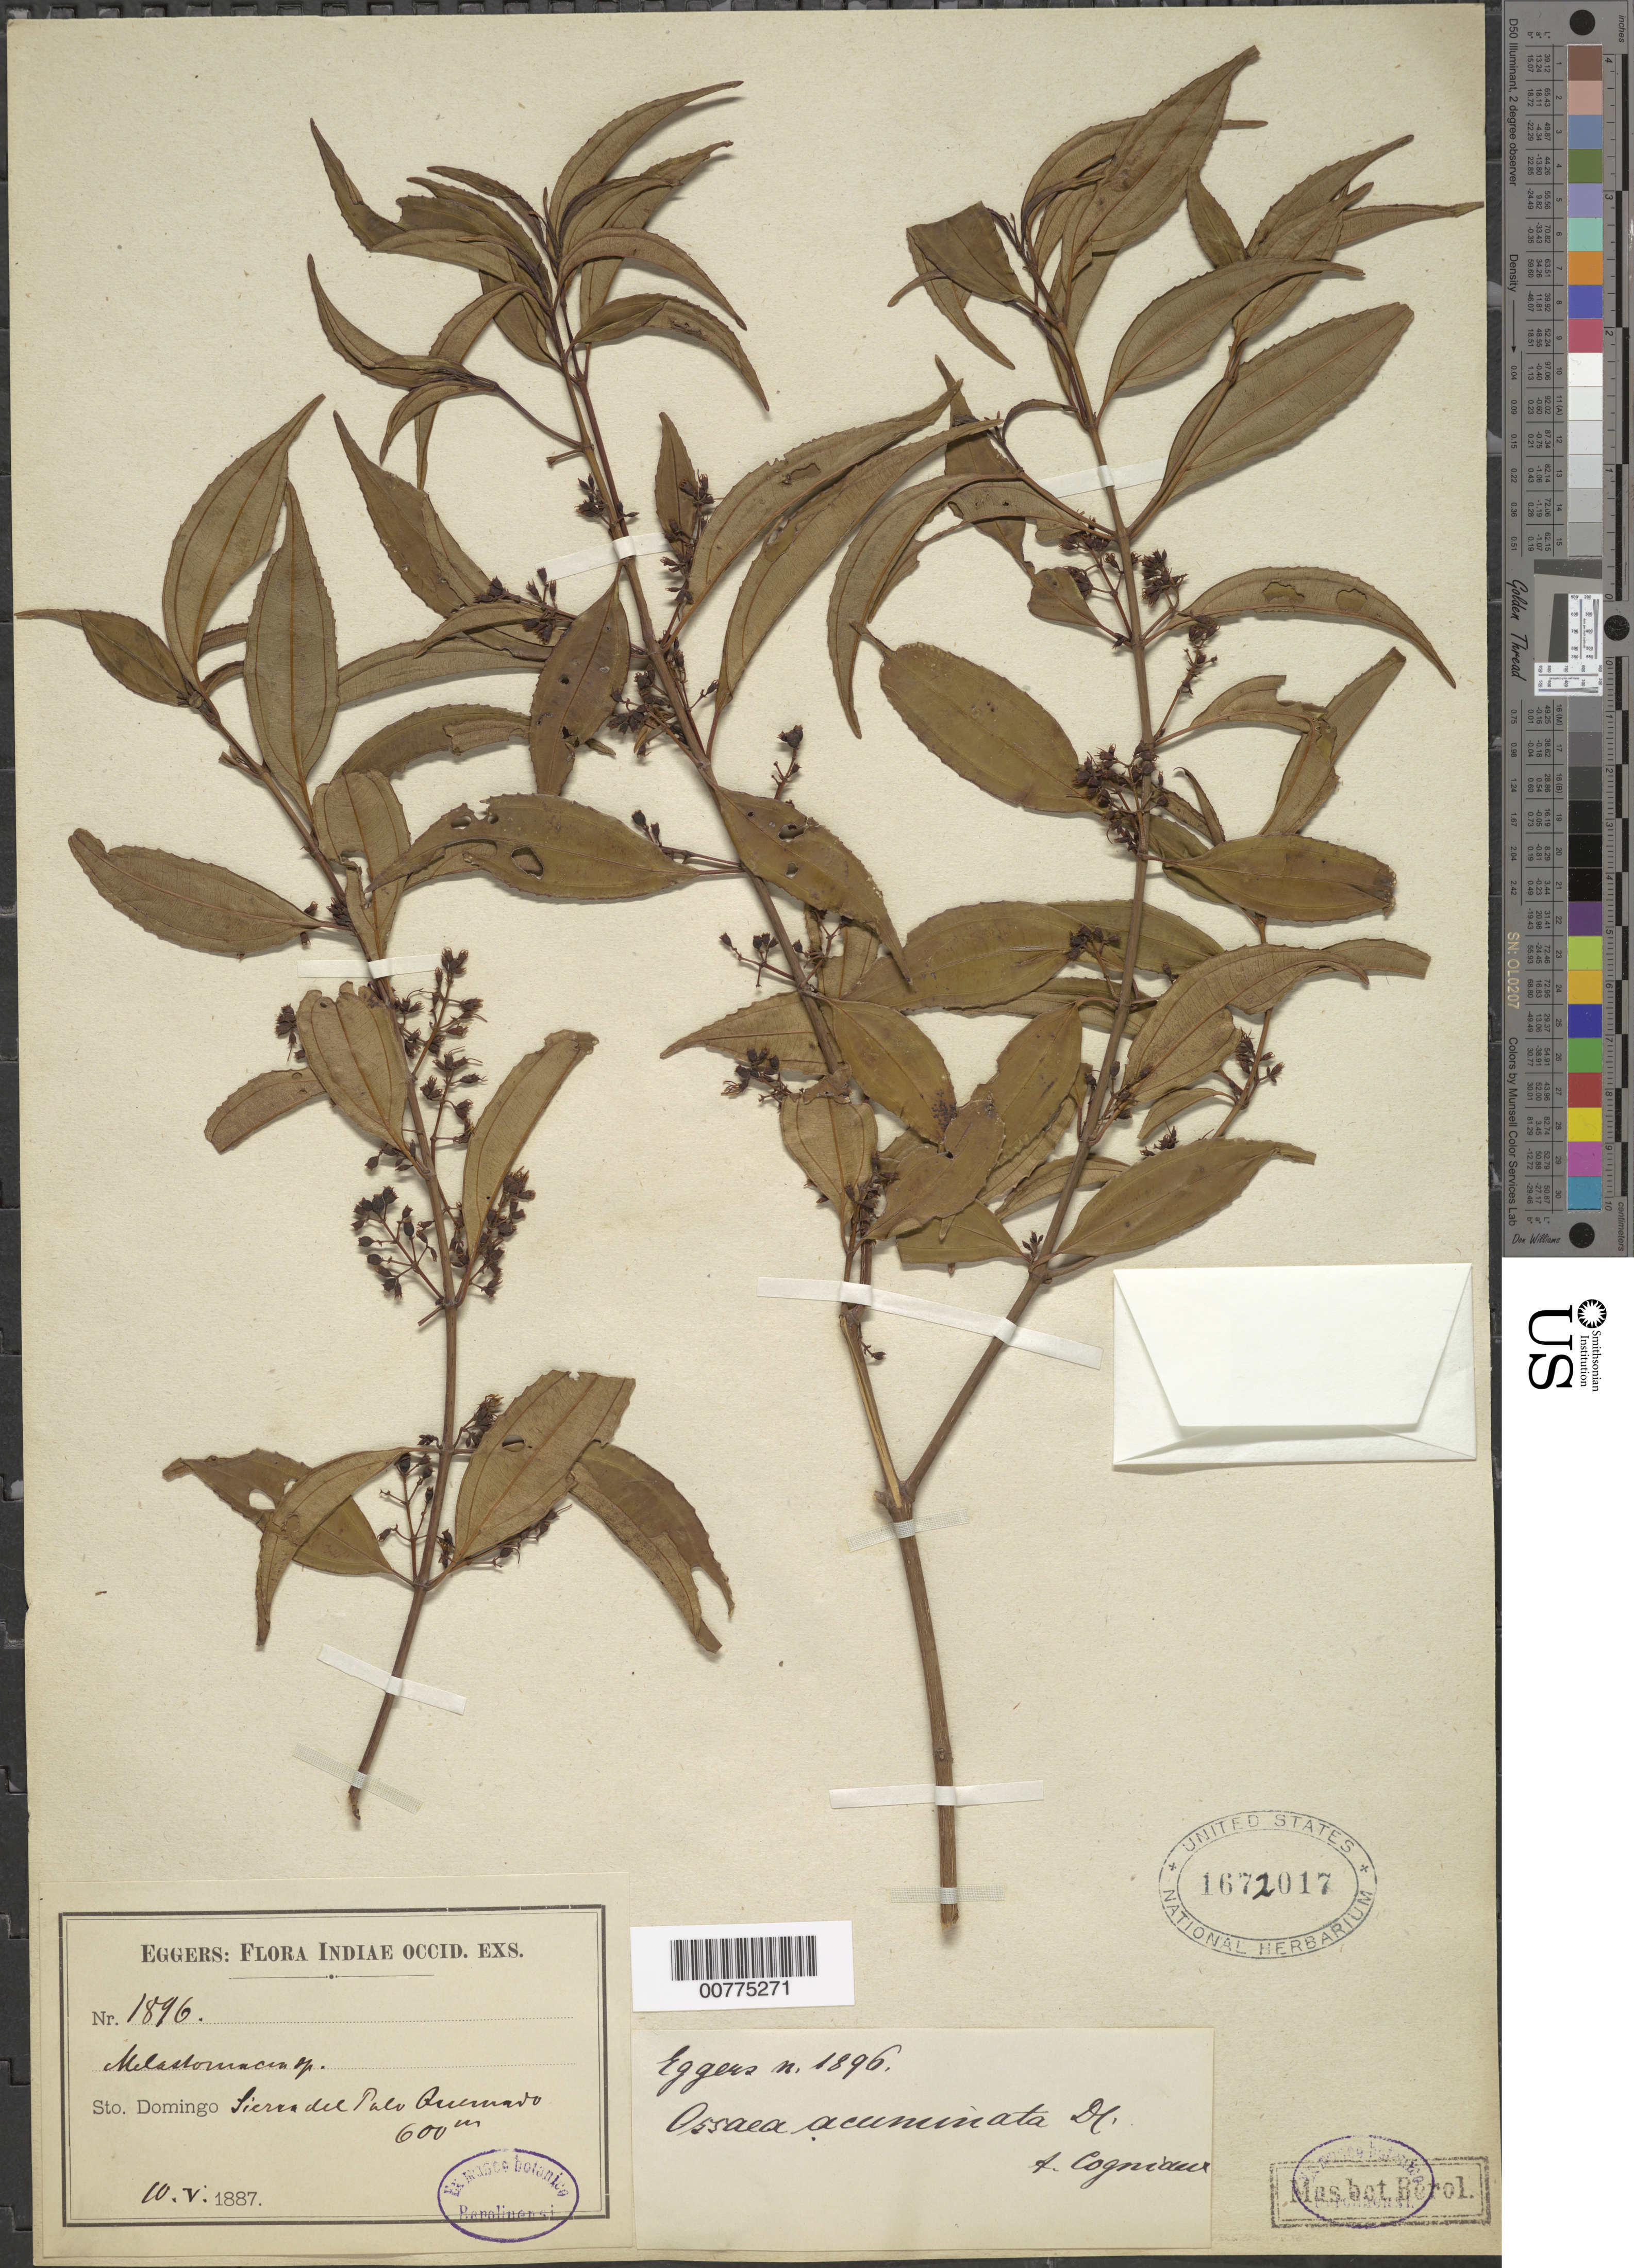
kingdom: Plantae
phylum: Tracheophyta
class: Magnoliopsida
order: Myrtales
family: Melastomataceae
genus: Mecranium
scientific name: Mecranium acuminatum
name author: (DC.) Skean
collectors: H. F. A. von Eggers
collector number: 1896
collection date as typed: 10 May 1887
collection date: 1887-05-10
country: Dominican Republic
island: Hispaniola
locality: Sierra de Palo Quemado.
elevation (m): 600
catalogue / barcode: US 1672017